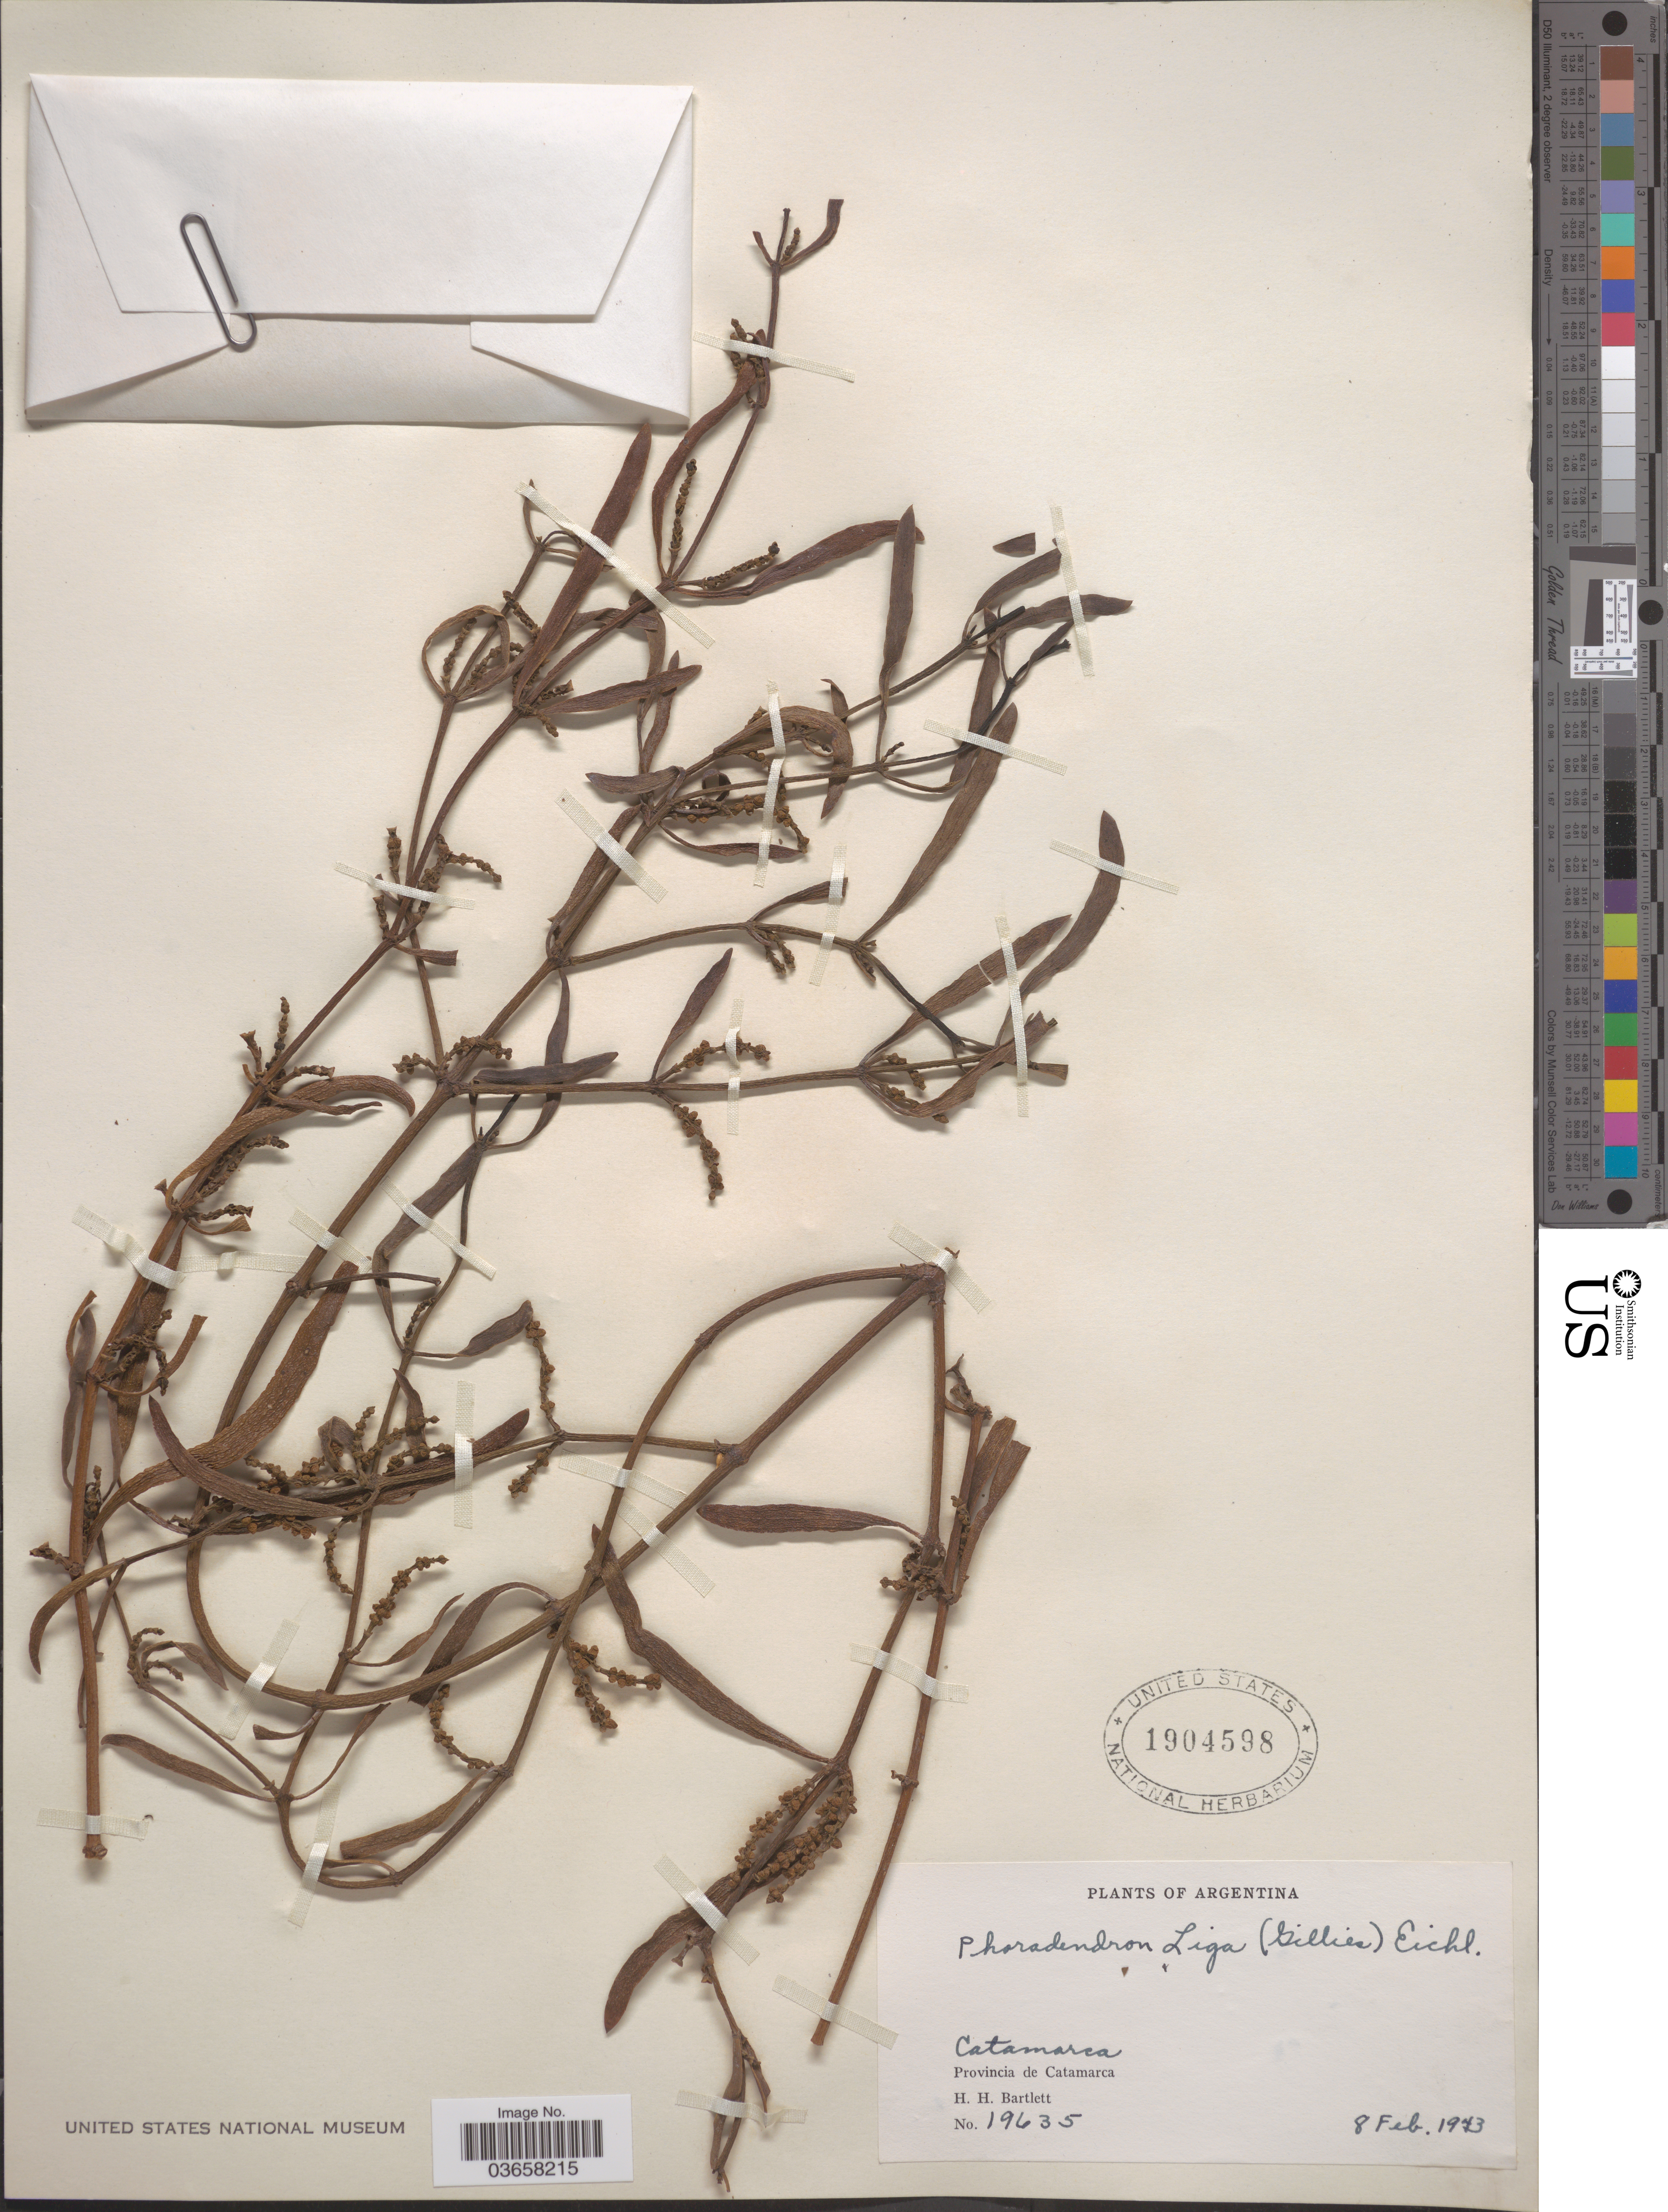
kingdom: Plantae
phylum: Tracheophyta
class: Magnoliopsida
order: Santalales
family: Viscaceae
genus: Phoradendron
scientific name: Phoradendron liga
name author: (Gillies ex Hook. & Arn.) Eichler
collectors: H. H. Bartlett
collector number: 19635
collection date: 1943-02-08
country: Argentina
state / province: Catamarca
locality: Provincia de Catamarca.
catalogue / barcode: US 1904598